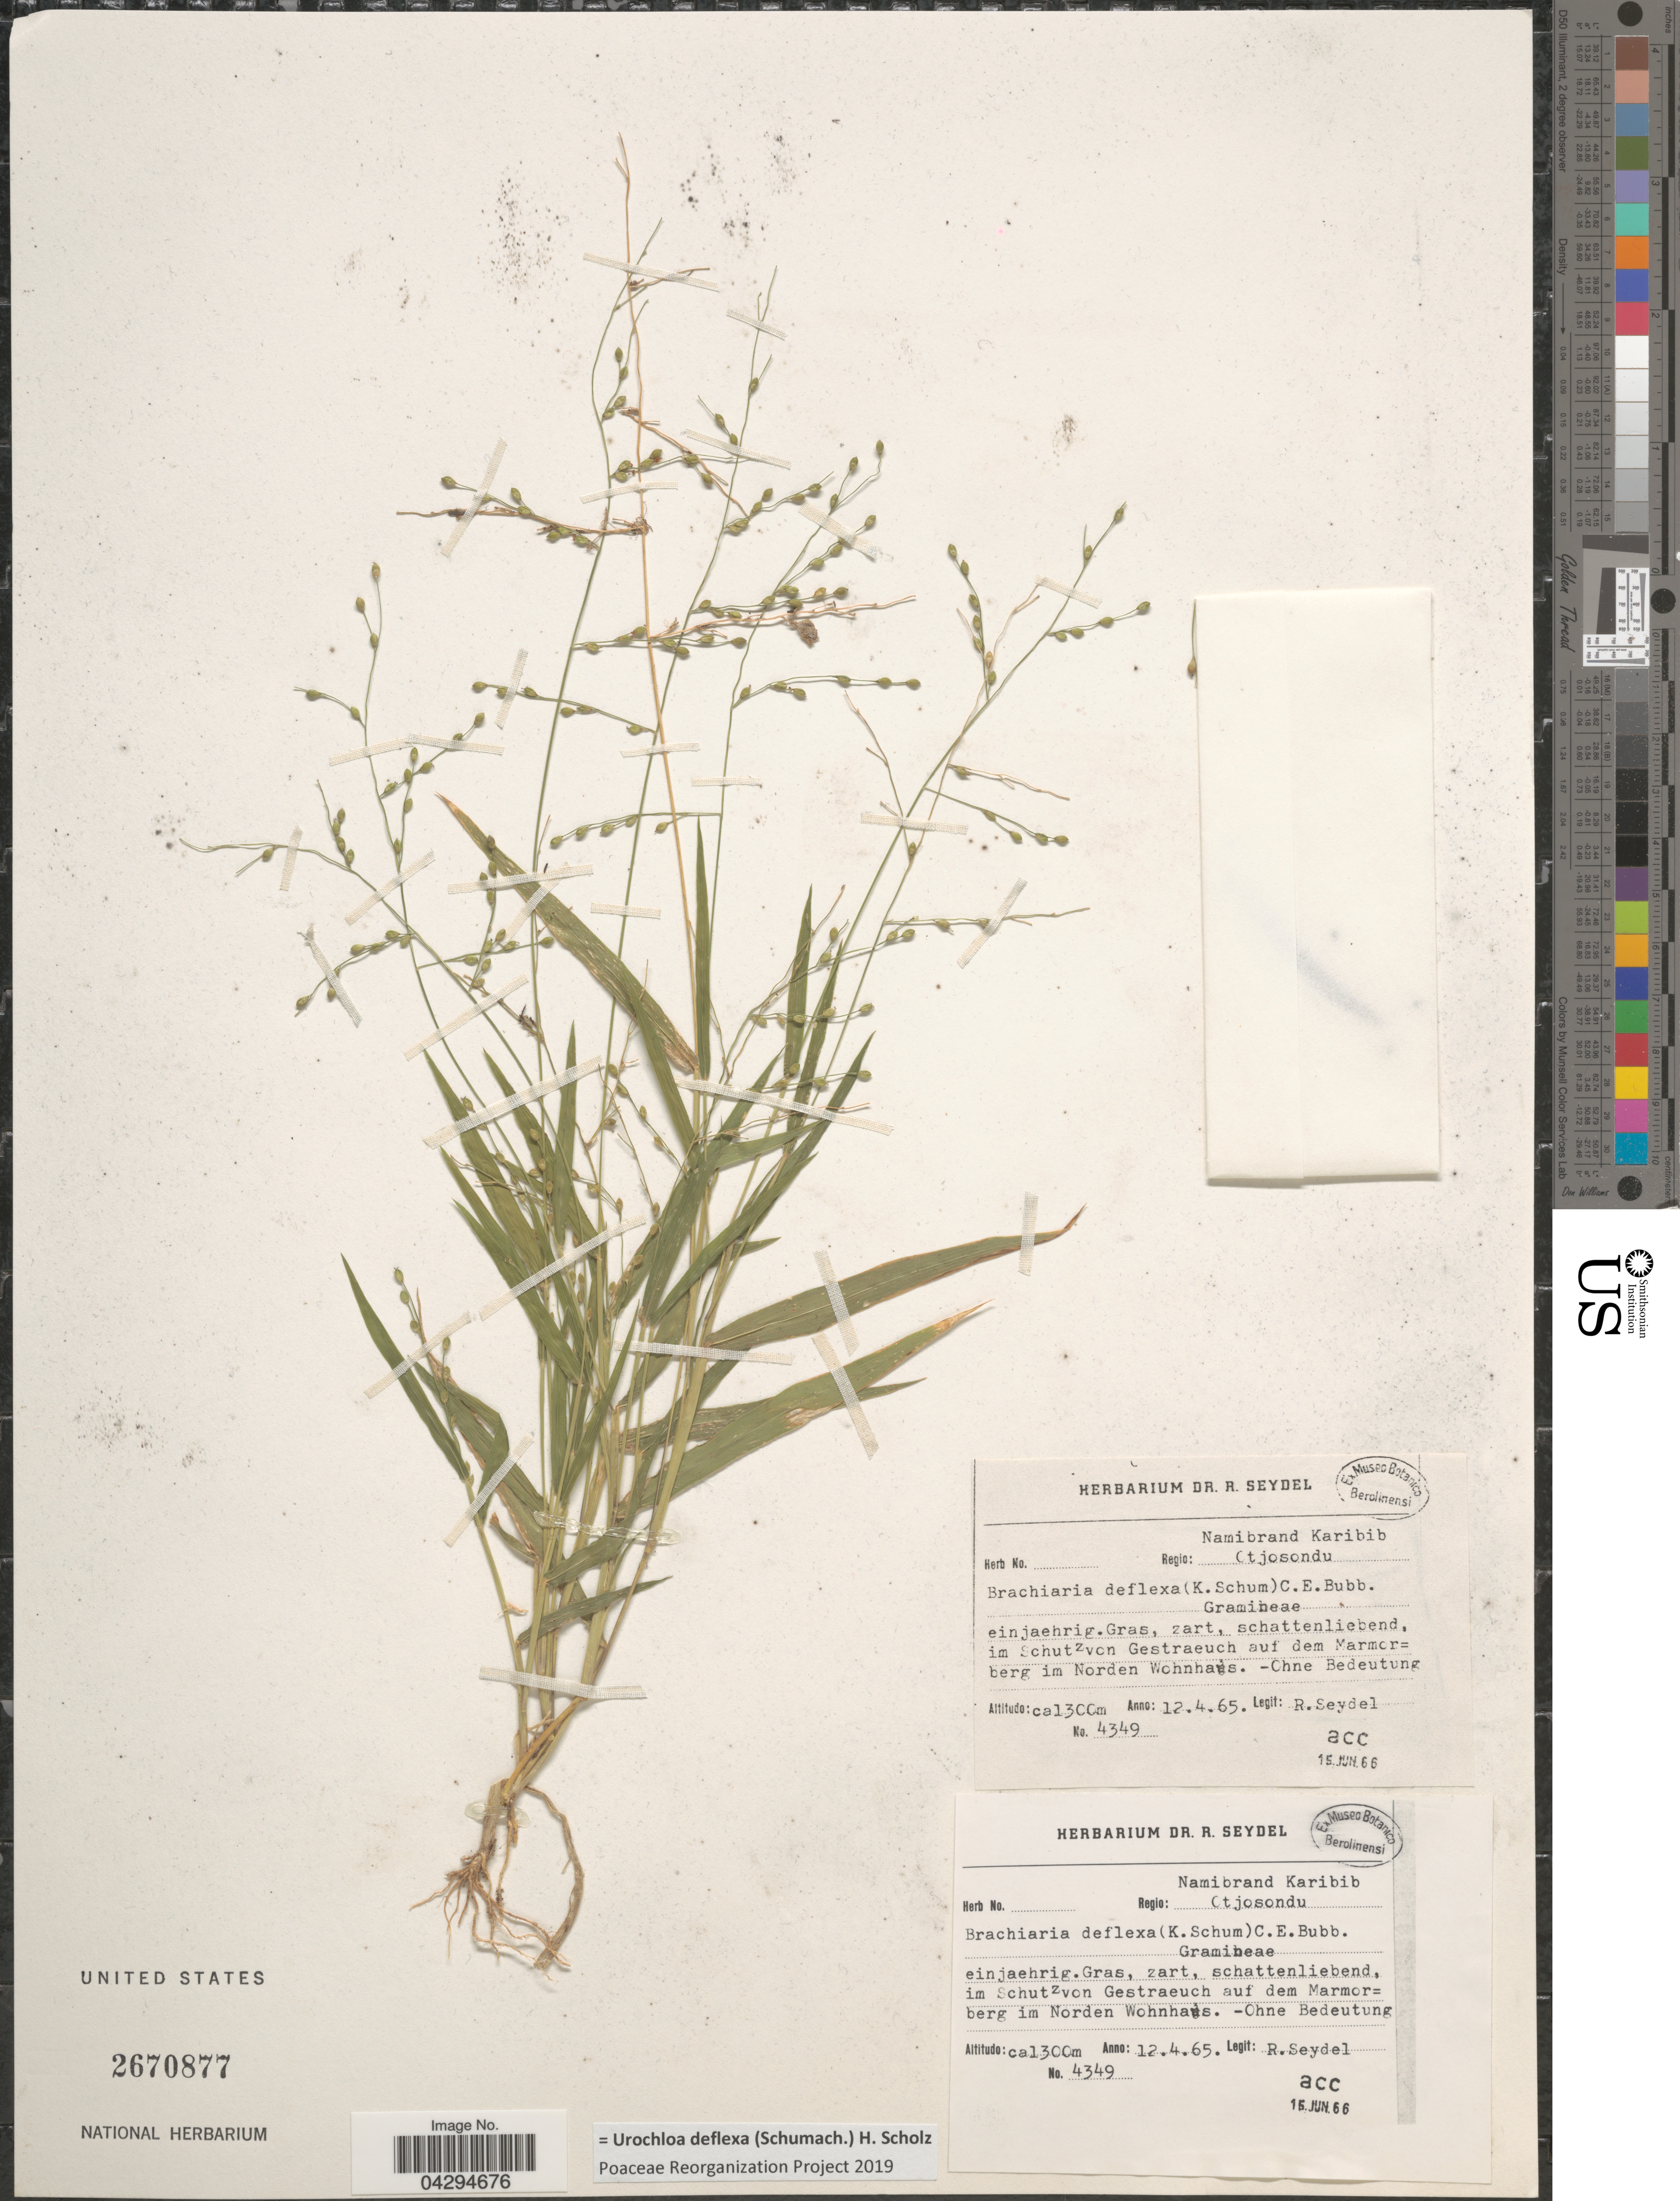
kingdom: Plantae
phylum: Tracheophyta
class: Liliopsida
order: Poales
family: Poaceae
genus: Urochloa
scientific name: Urochloa deflexa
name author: (Schumach.) H. Scholz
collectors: R. Seydel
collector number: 4349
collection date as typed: Transcribed d/m/y: 12/4/65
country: Namibia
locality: Regio: Namibrand Karibib Otjosondu.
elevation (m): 1300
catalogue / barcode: US 2670877